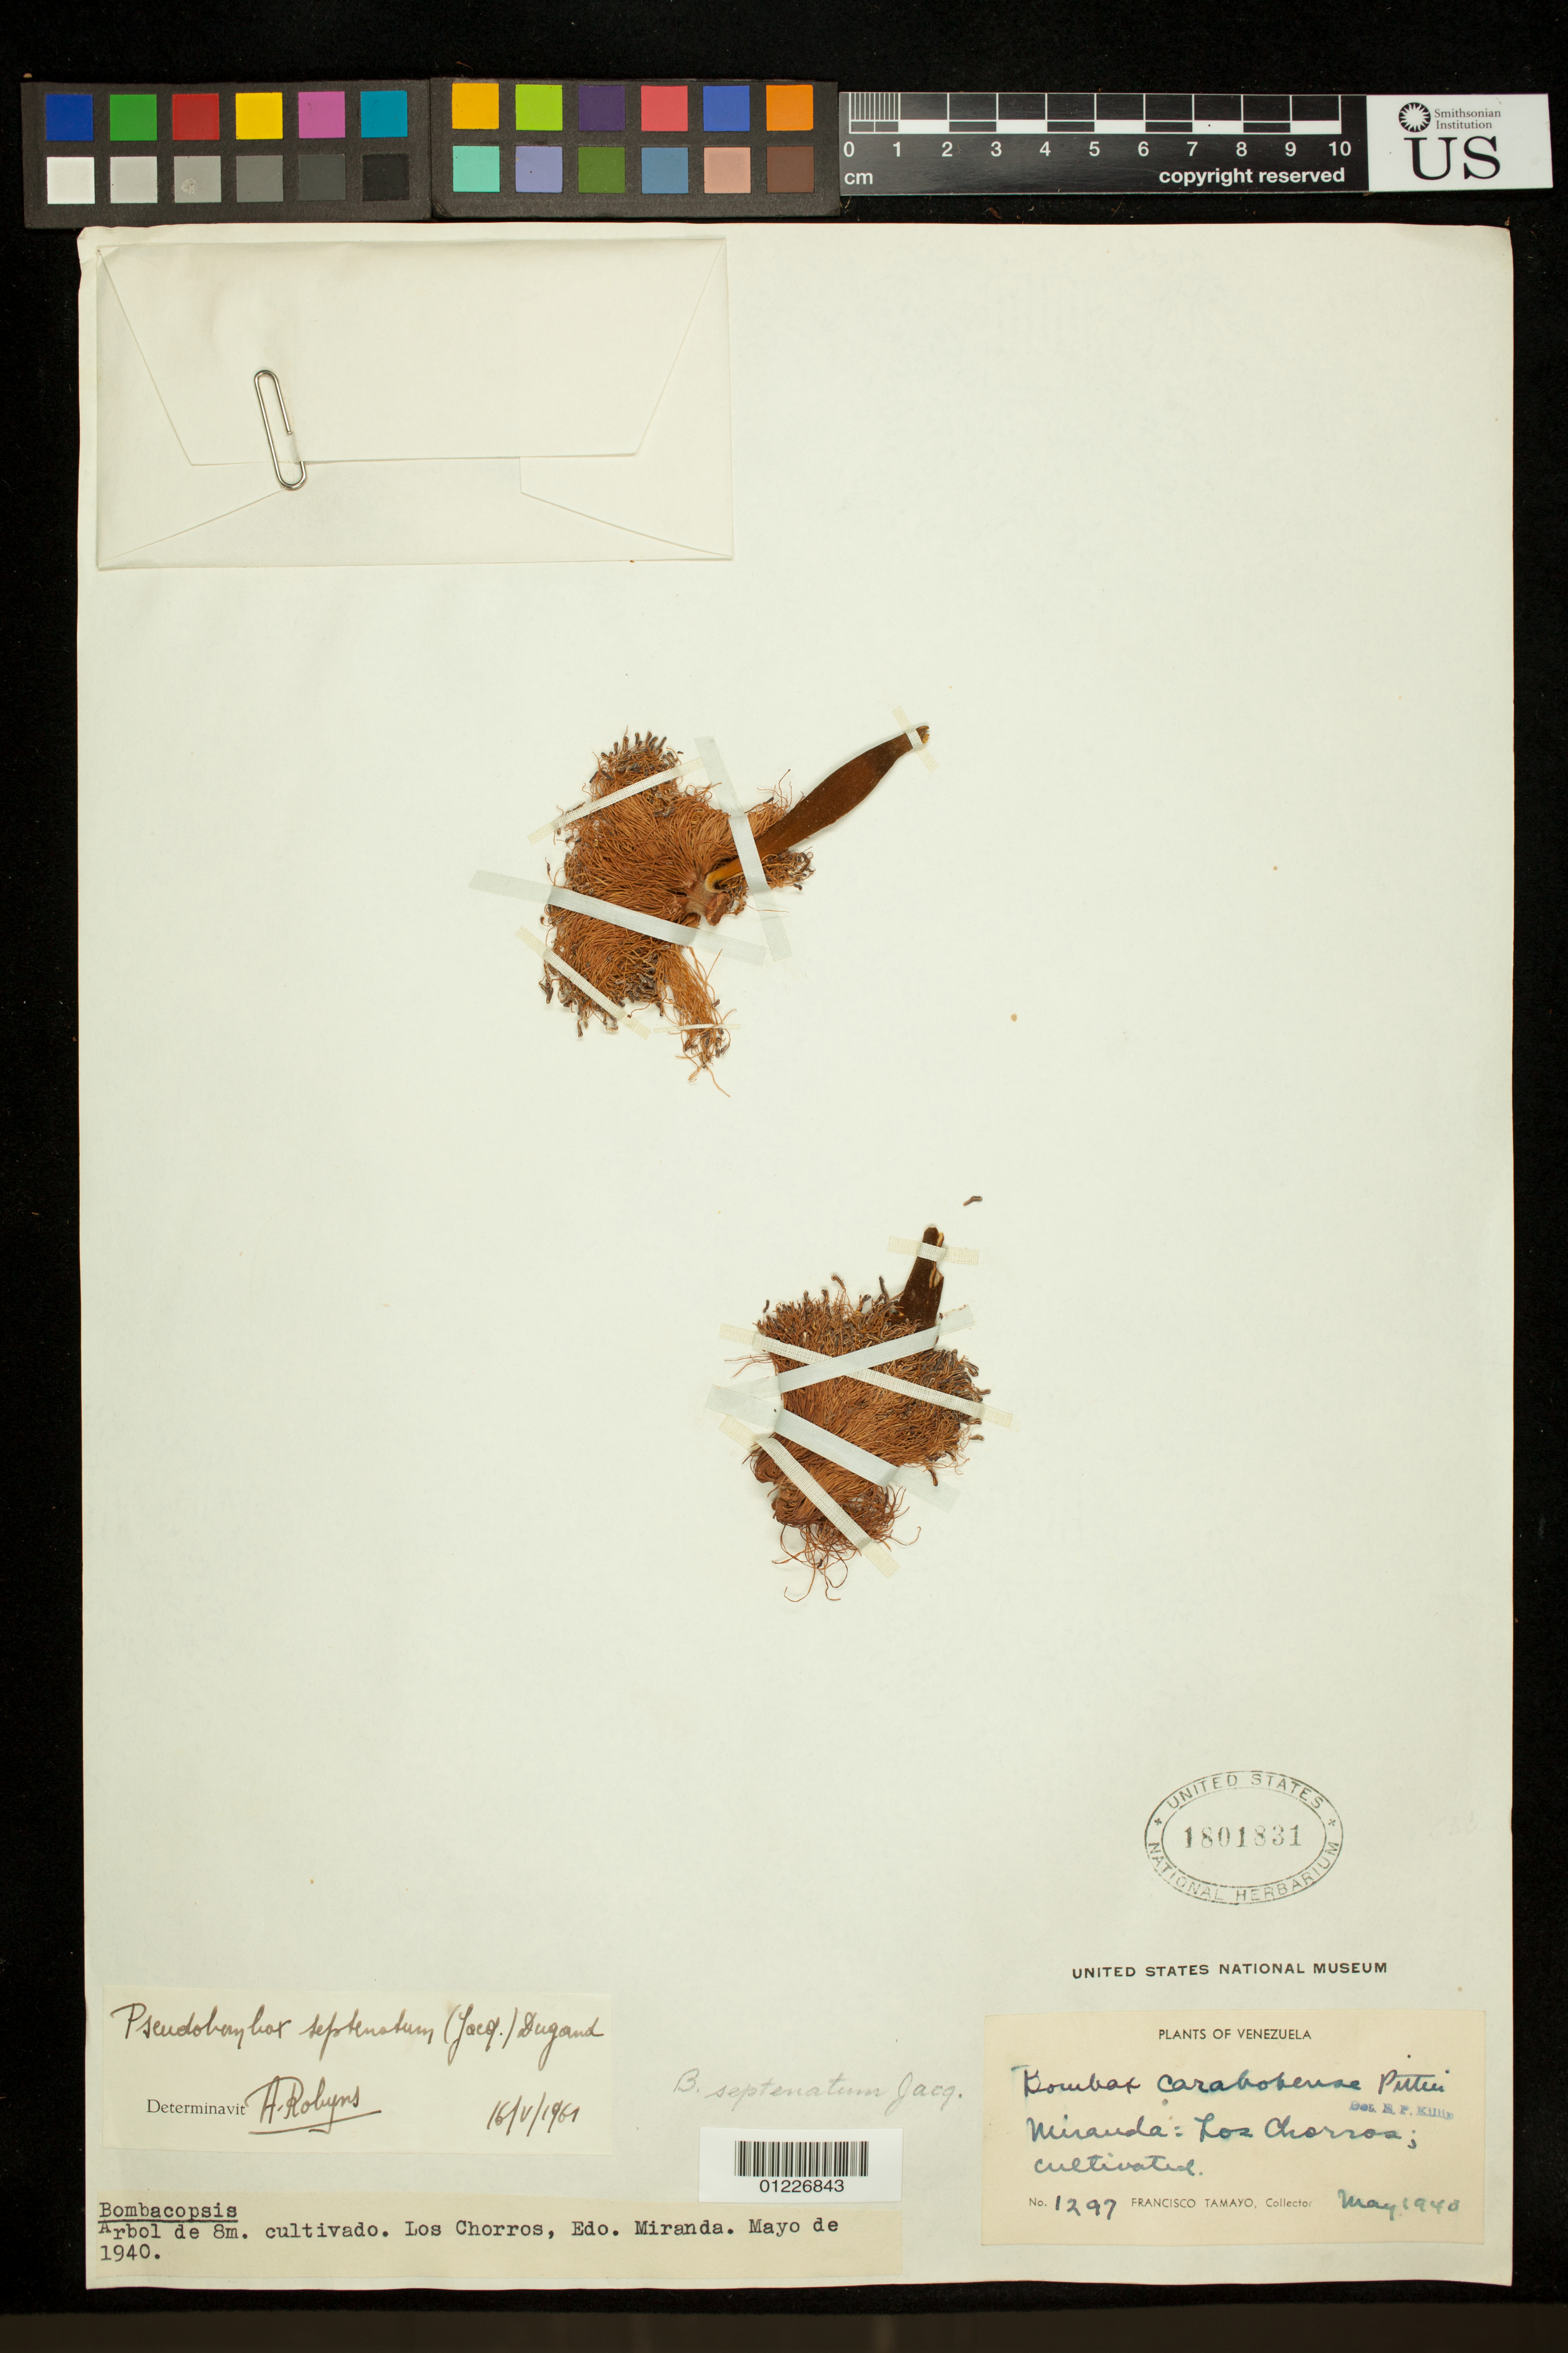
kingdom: Plantae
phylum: Tracheophyta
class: Magnoliopsida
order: Malvales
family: Malvaceae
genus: Pseudobombax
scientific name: Pseudobombax septenatum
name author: (Jacq.) Dugand G.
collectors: F. Tamayo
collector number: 1297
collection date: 1940-05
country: Venezuela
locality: Los Charros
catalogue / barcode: US 1801831